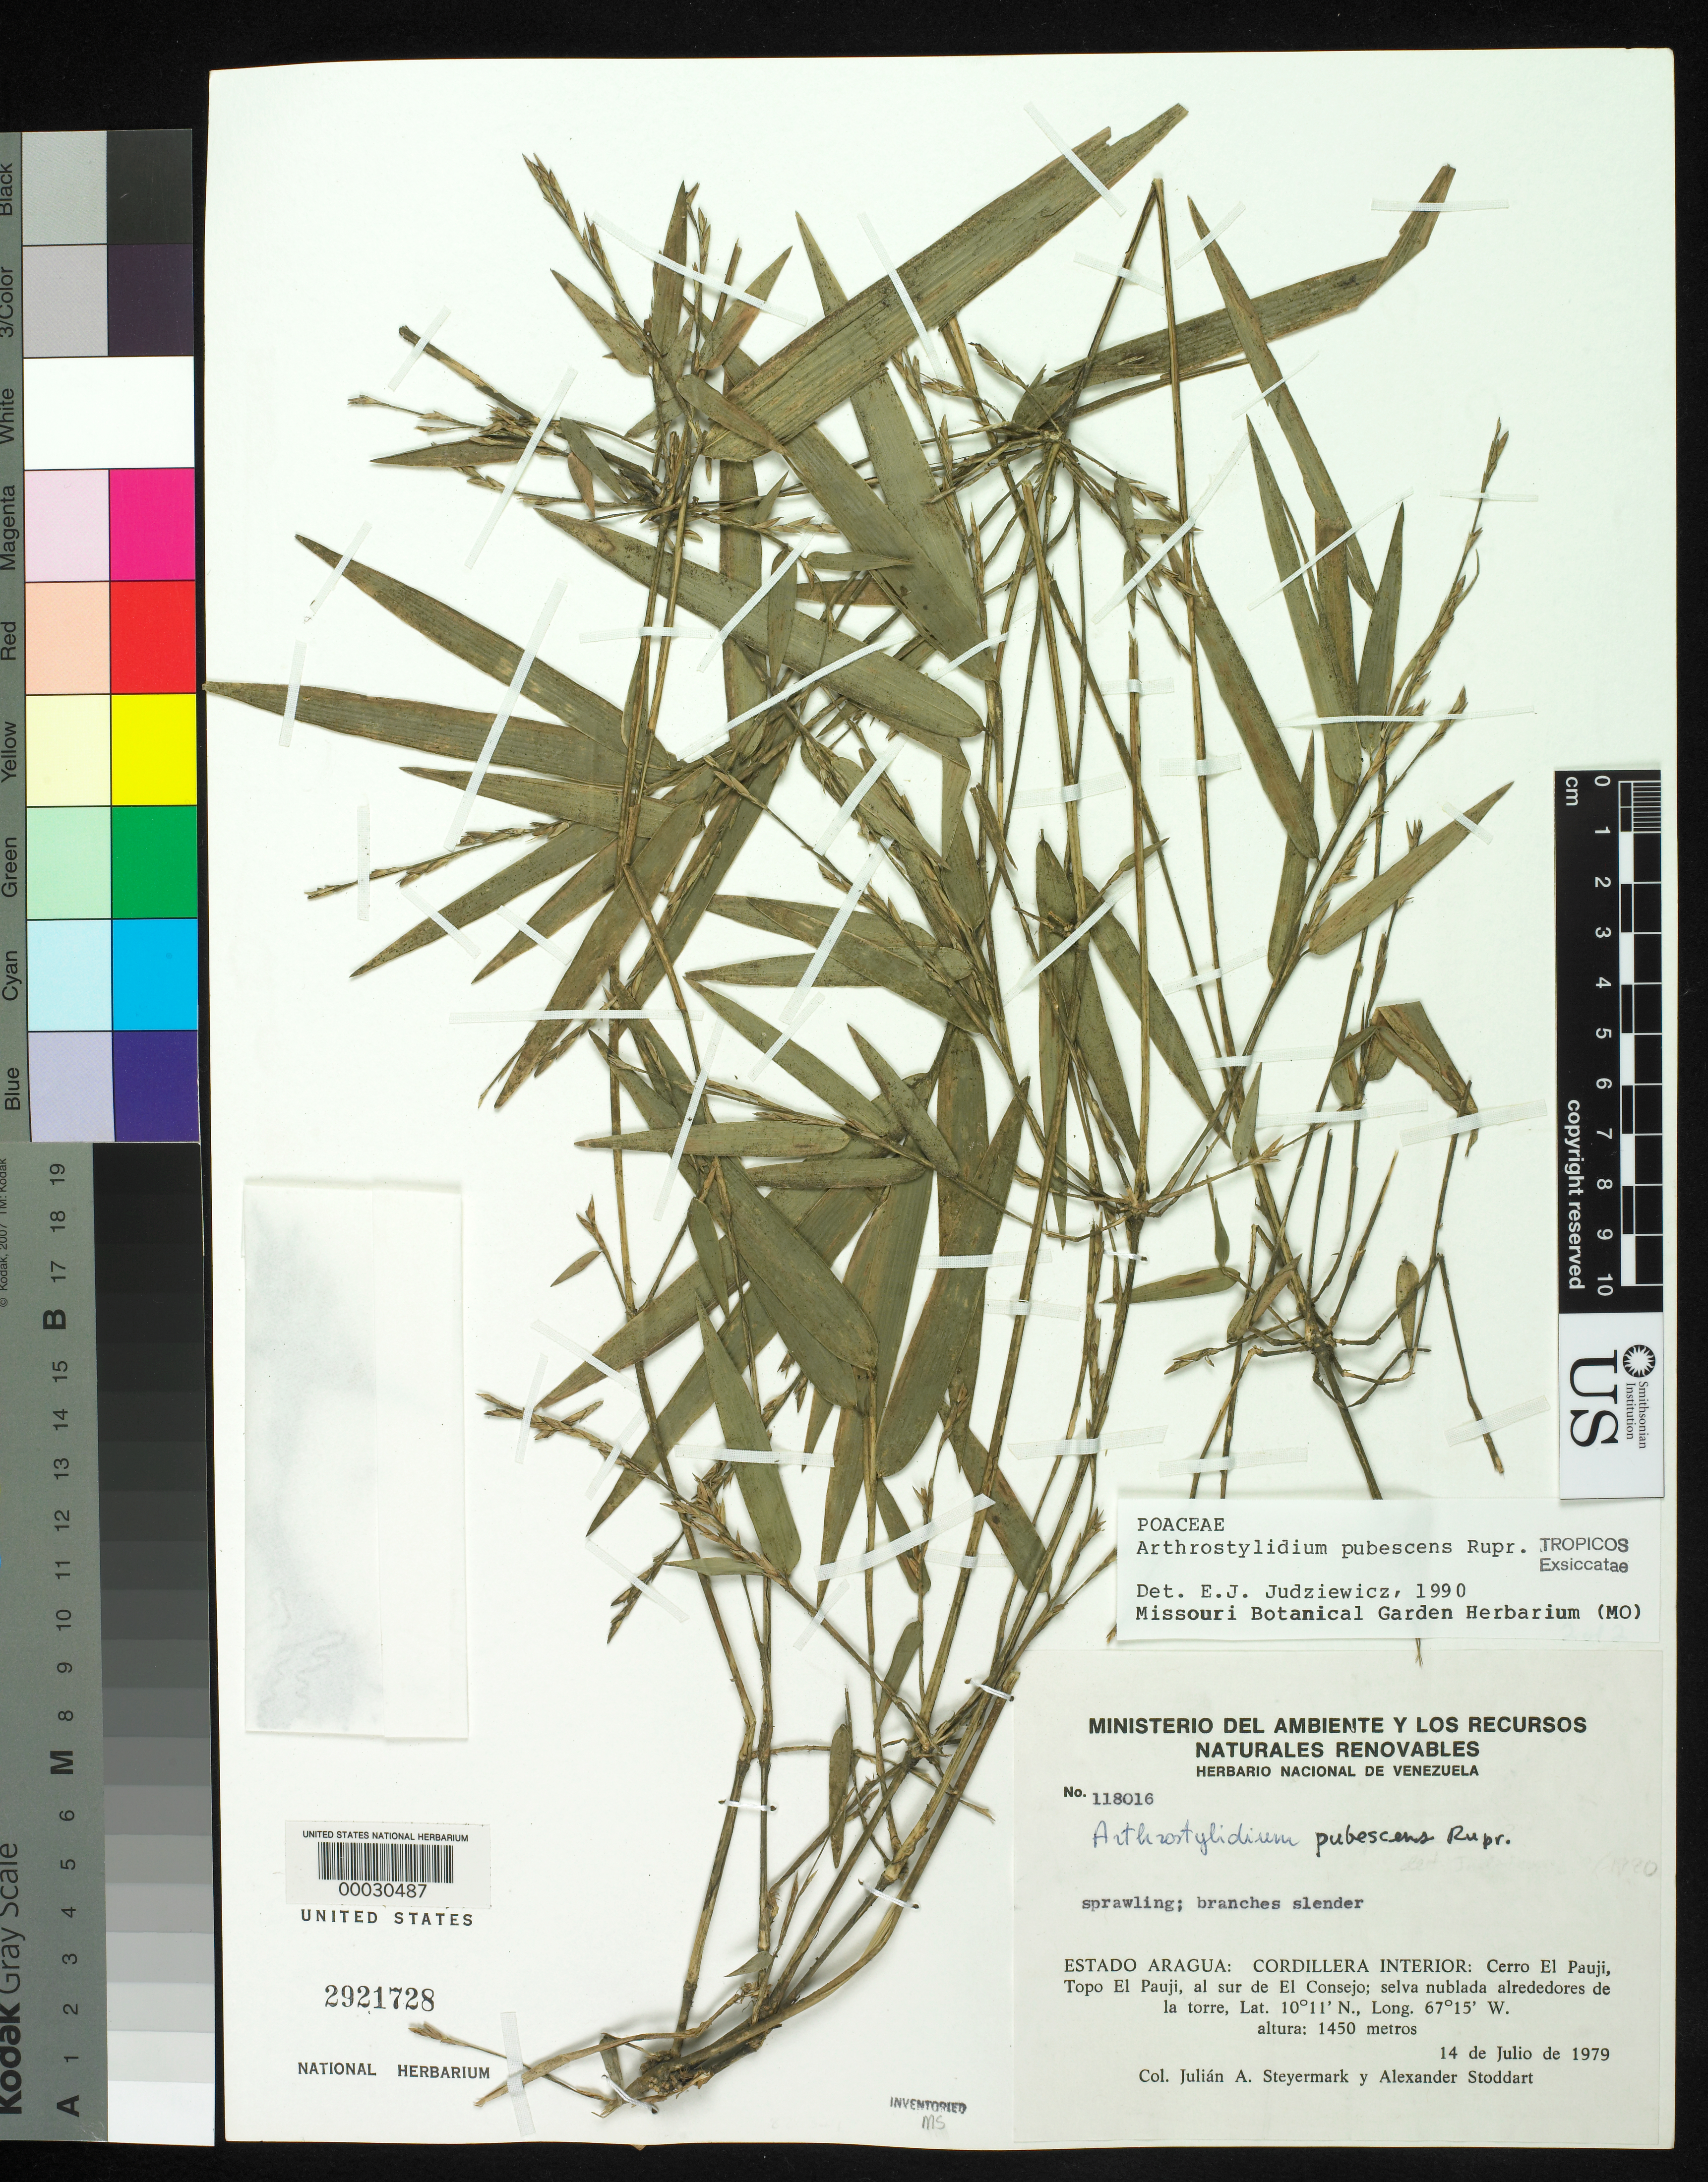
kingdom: Plantae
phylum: Tracheophyta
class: Liliopsida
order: Poales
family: Poaceae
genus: Arthrostylidium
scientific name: Arthrostylidium pubescens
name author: Rupr.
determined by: Judziewicz, E. J.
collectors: J. Steyermark & A. Stoddart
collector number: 118016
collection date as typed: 14 Jul 1979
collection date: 1979-07-14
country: Venezuela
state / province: Aragua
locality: Cordillera interior; cerro el pauji, topo el pauji, al sur de el consejo; alrededores de la torre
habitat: Selva nublada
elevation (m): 1450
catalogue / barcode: US 2921728